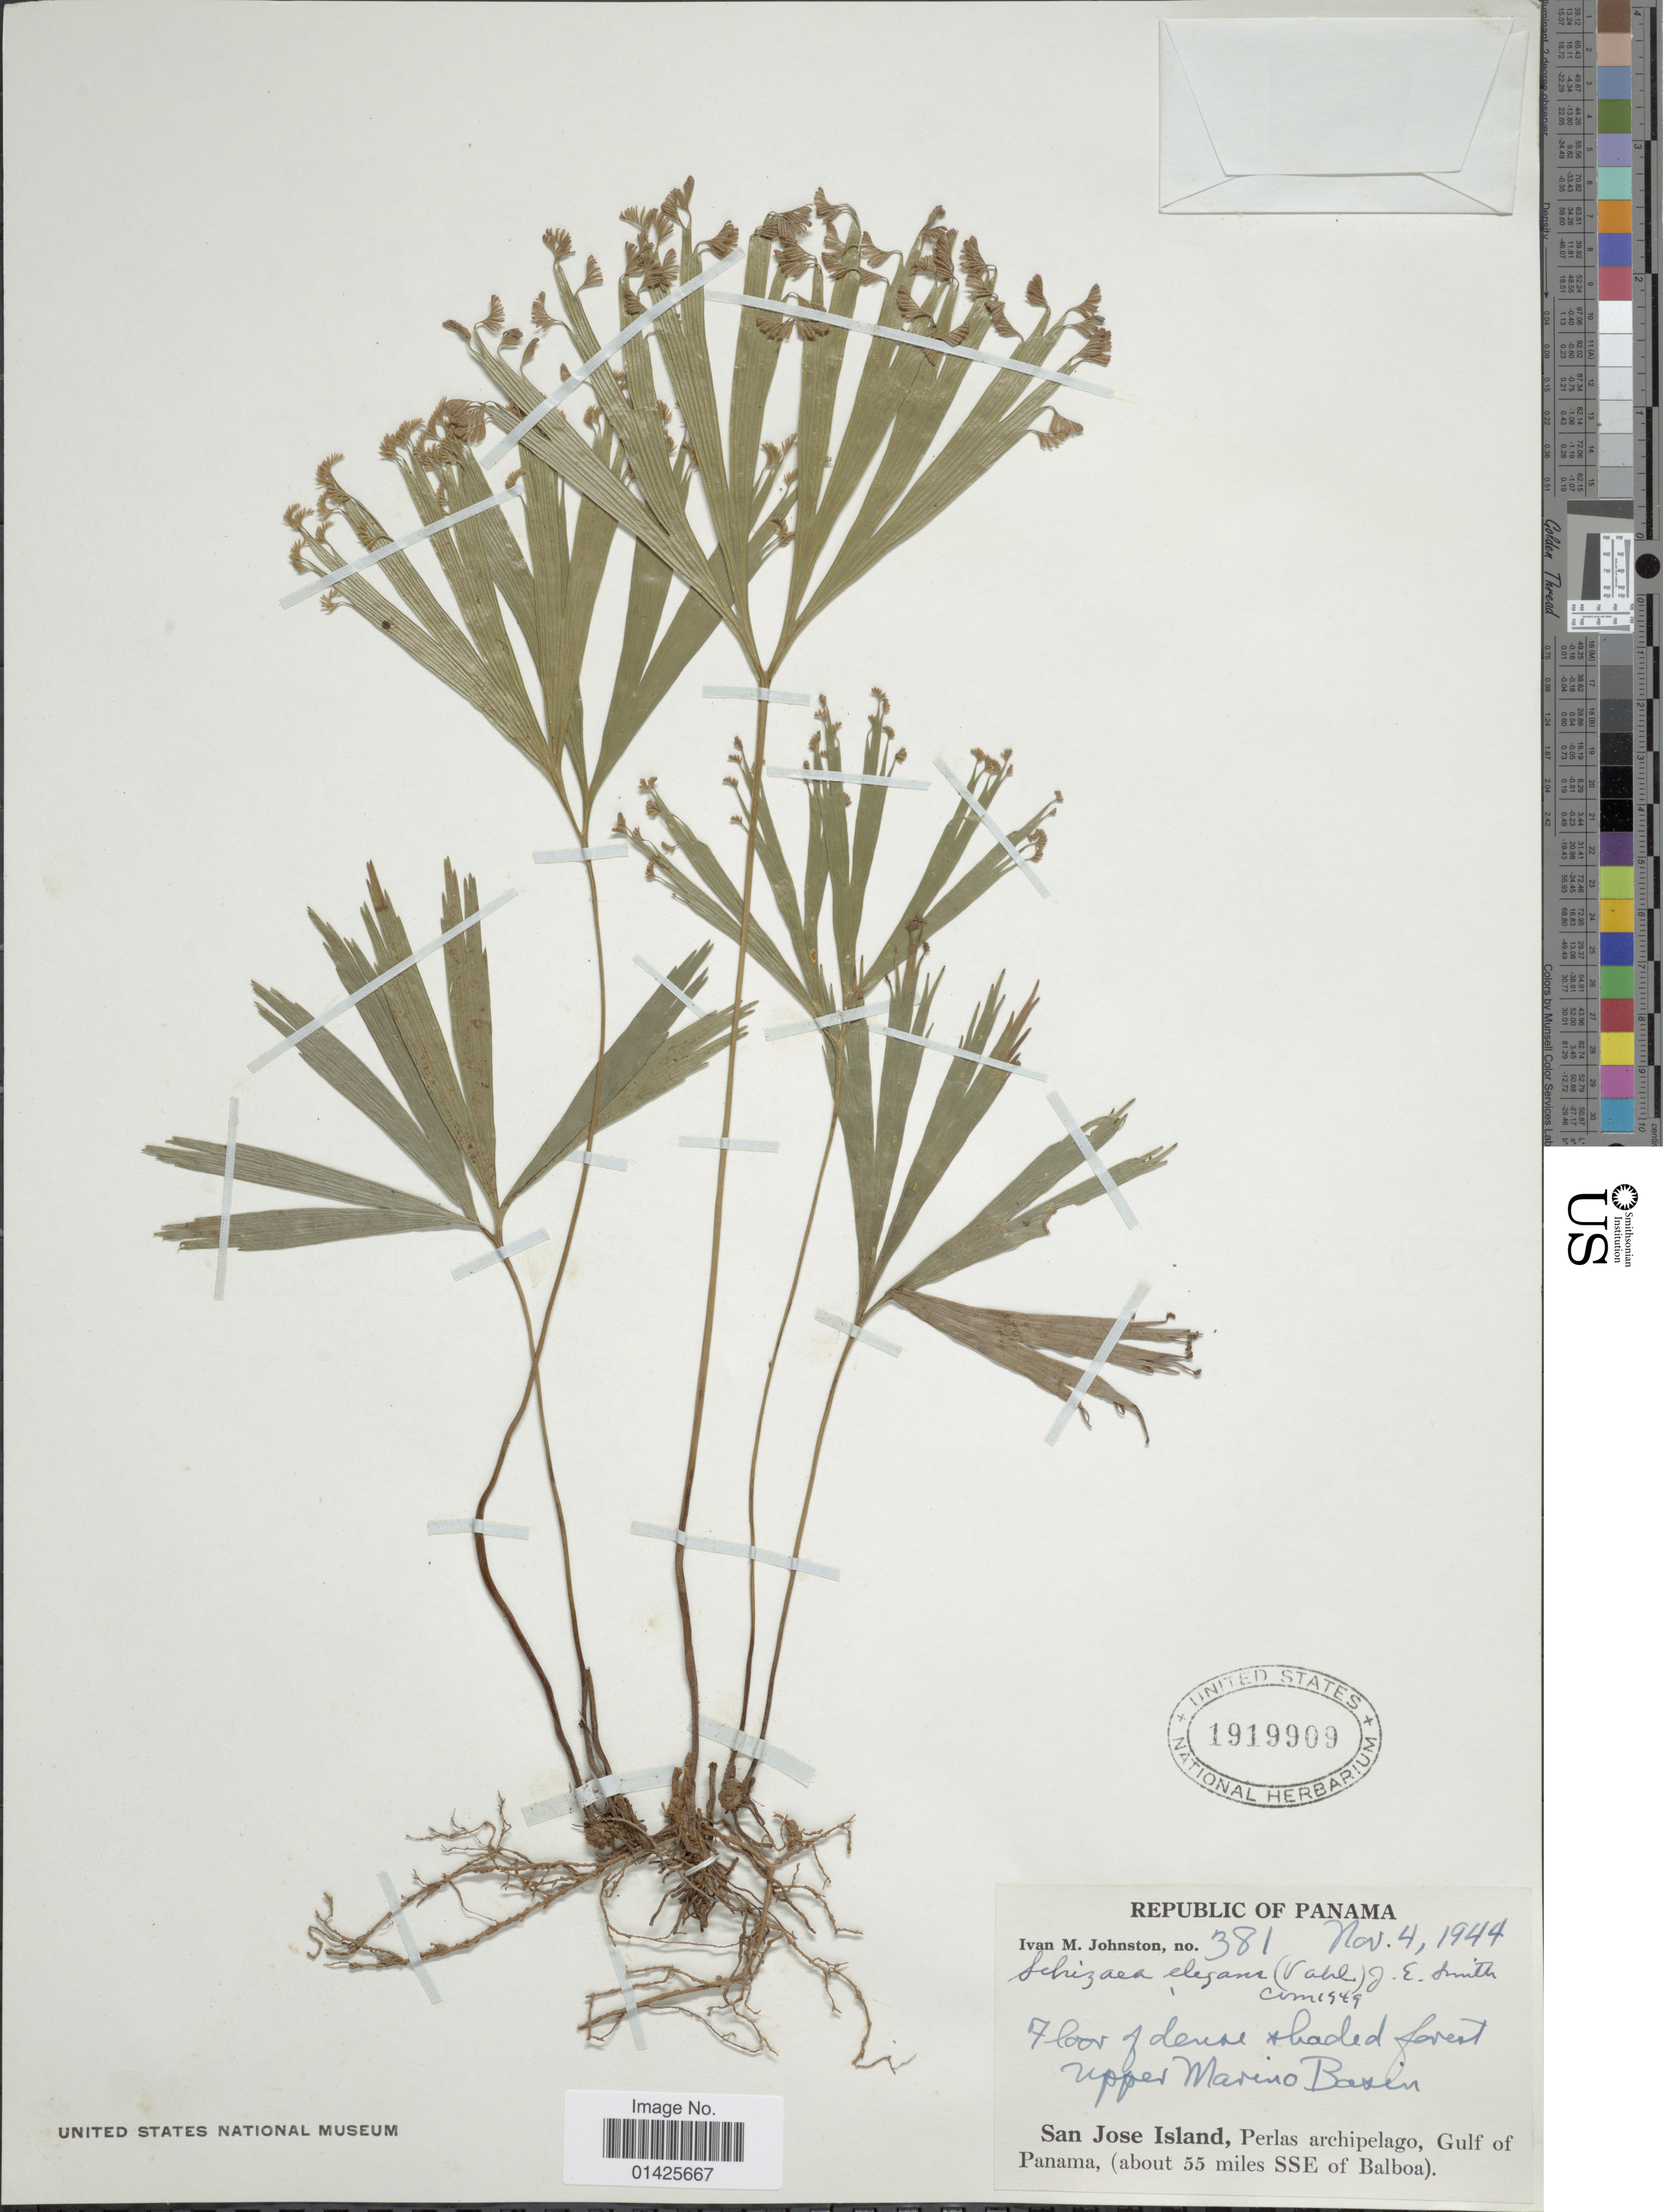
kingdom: Plantae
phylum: Tracheophyta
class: Polypodiopsida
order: Schizaeales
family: Schizaeaceae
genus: Schizaea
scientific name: Schizaea elegans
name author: (Vahl) Sw.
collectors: I.M. Johnston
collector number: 381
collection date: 1944-11-04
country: Panama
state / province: Panamá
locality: San Jose Island, Perlas Archipelago, Gulf of Panama(about 55 miles SSE of balboa)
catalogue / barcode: US 1919909